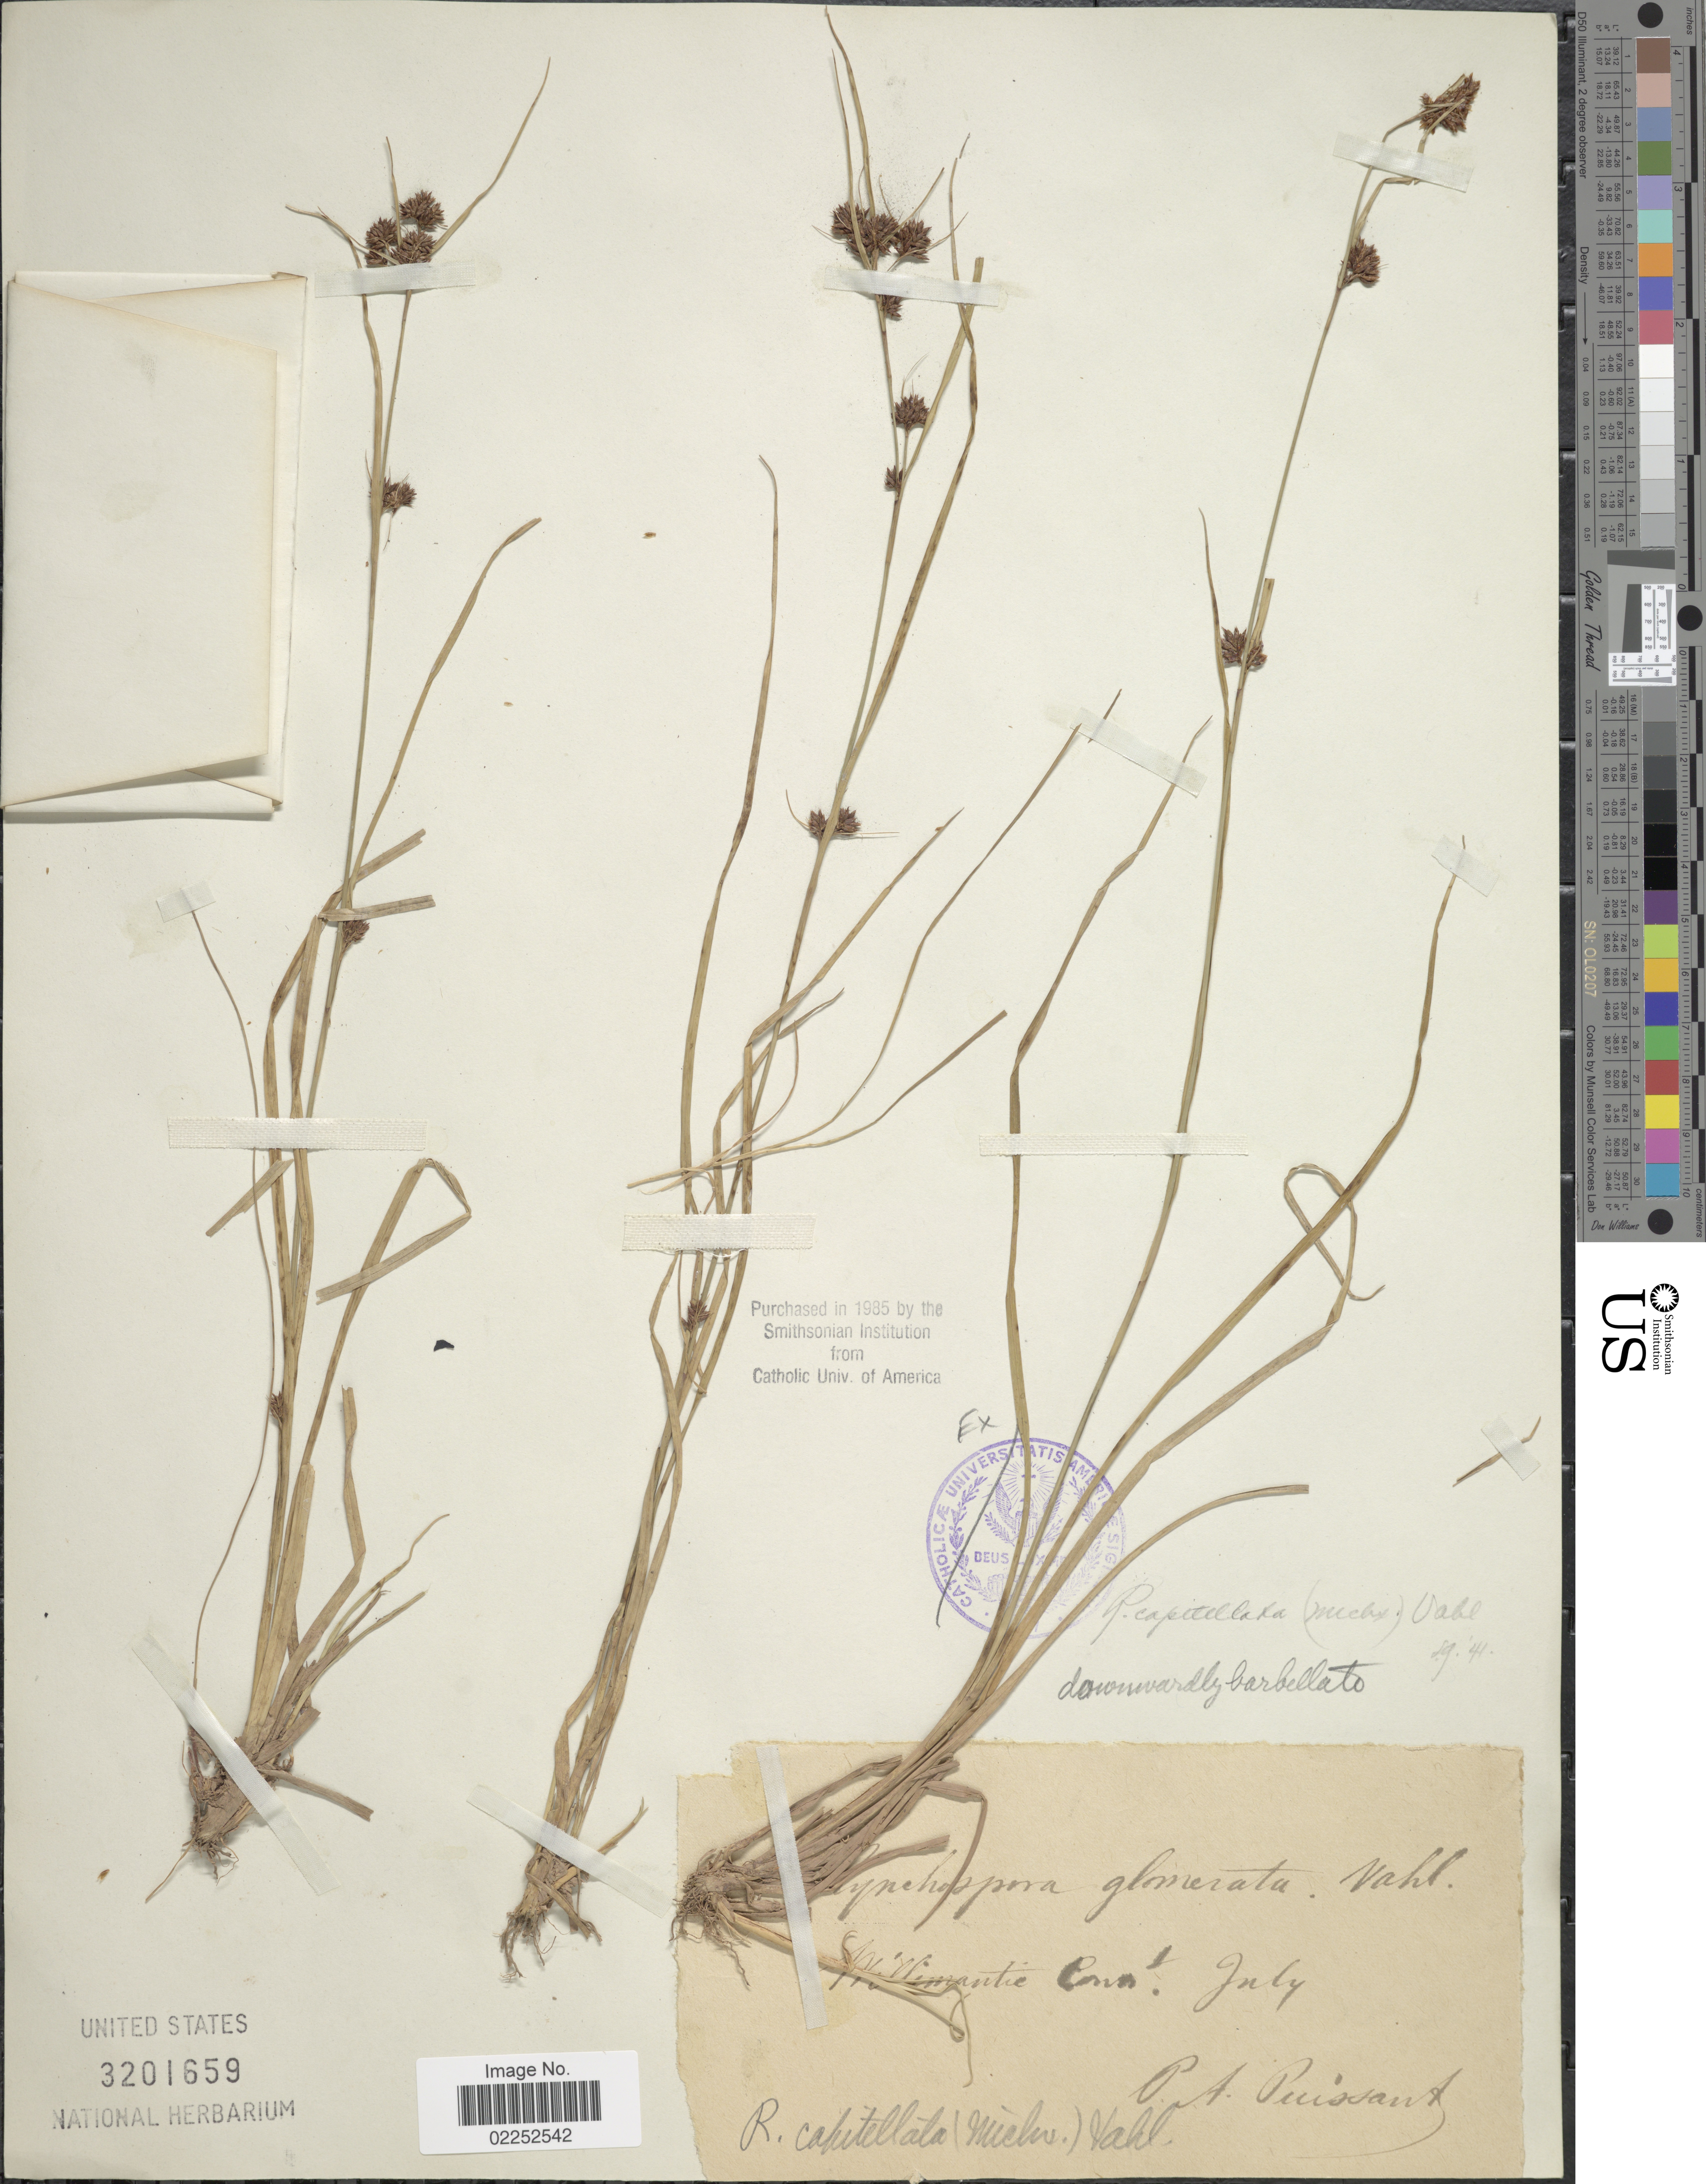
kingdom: Plantae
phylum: Tracheophyta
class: Liliopsida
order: Poales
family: Cyperaceae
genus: Rhynchospora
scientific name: Rhynchospora capitellata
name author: (Michx.) Vahl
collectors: P. Puissant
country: United States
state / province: Connecticut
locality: Willimantic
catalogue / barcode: US 3201659